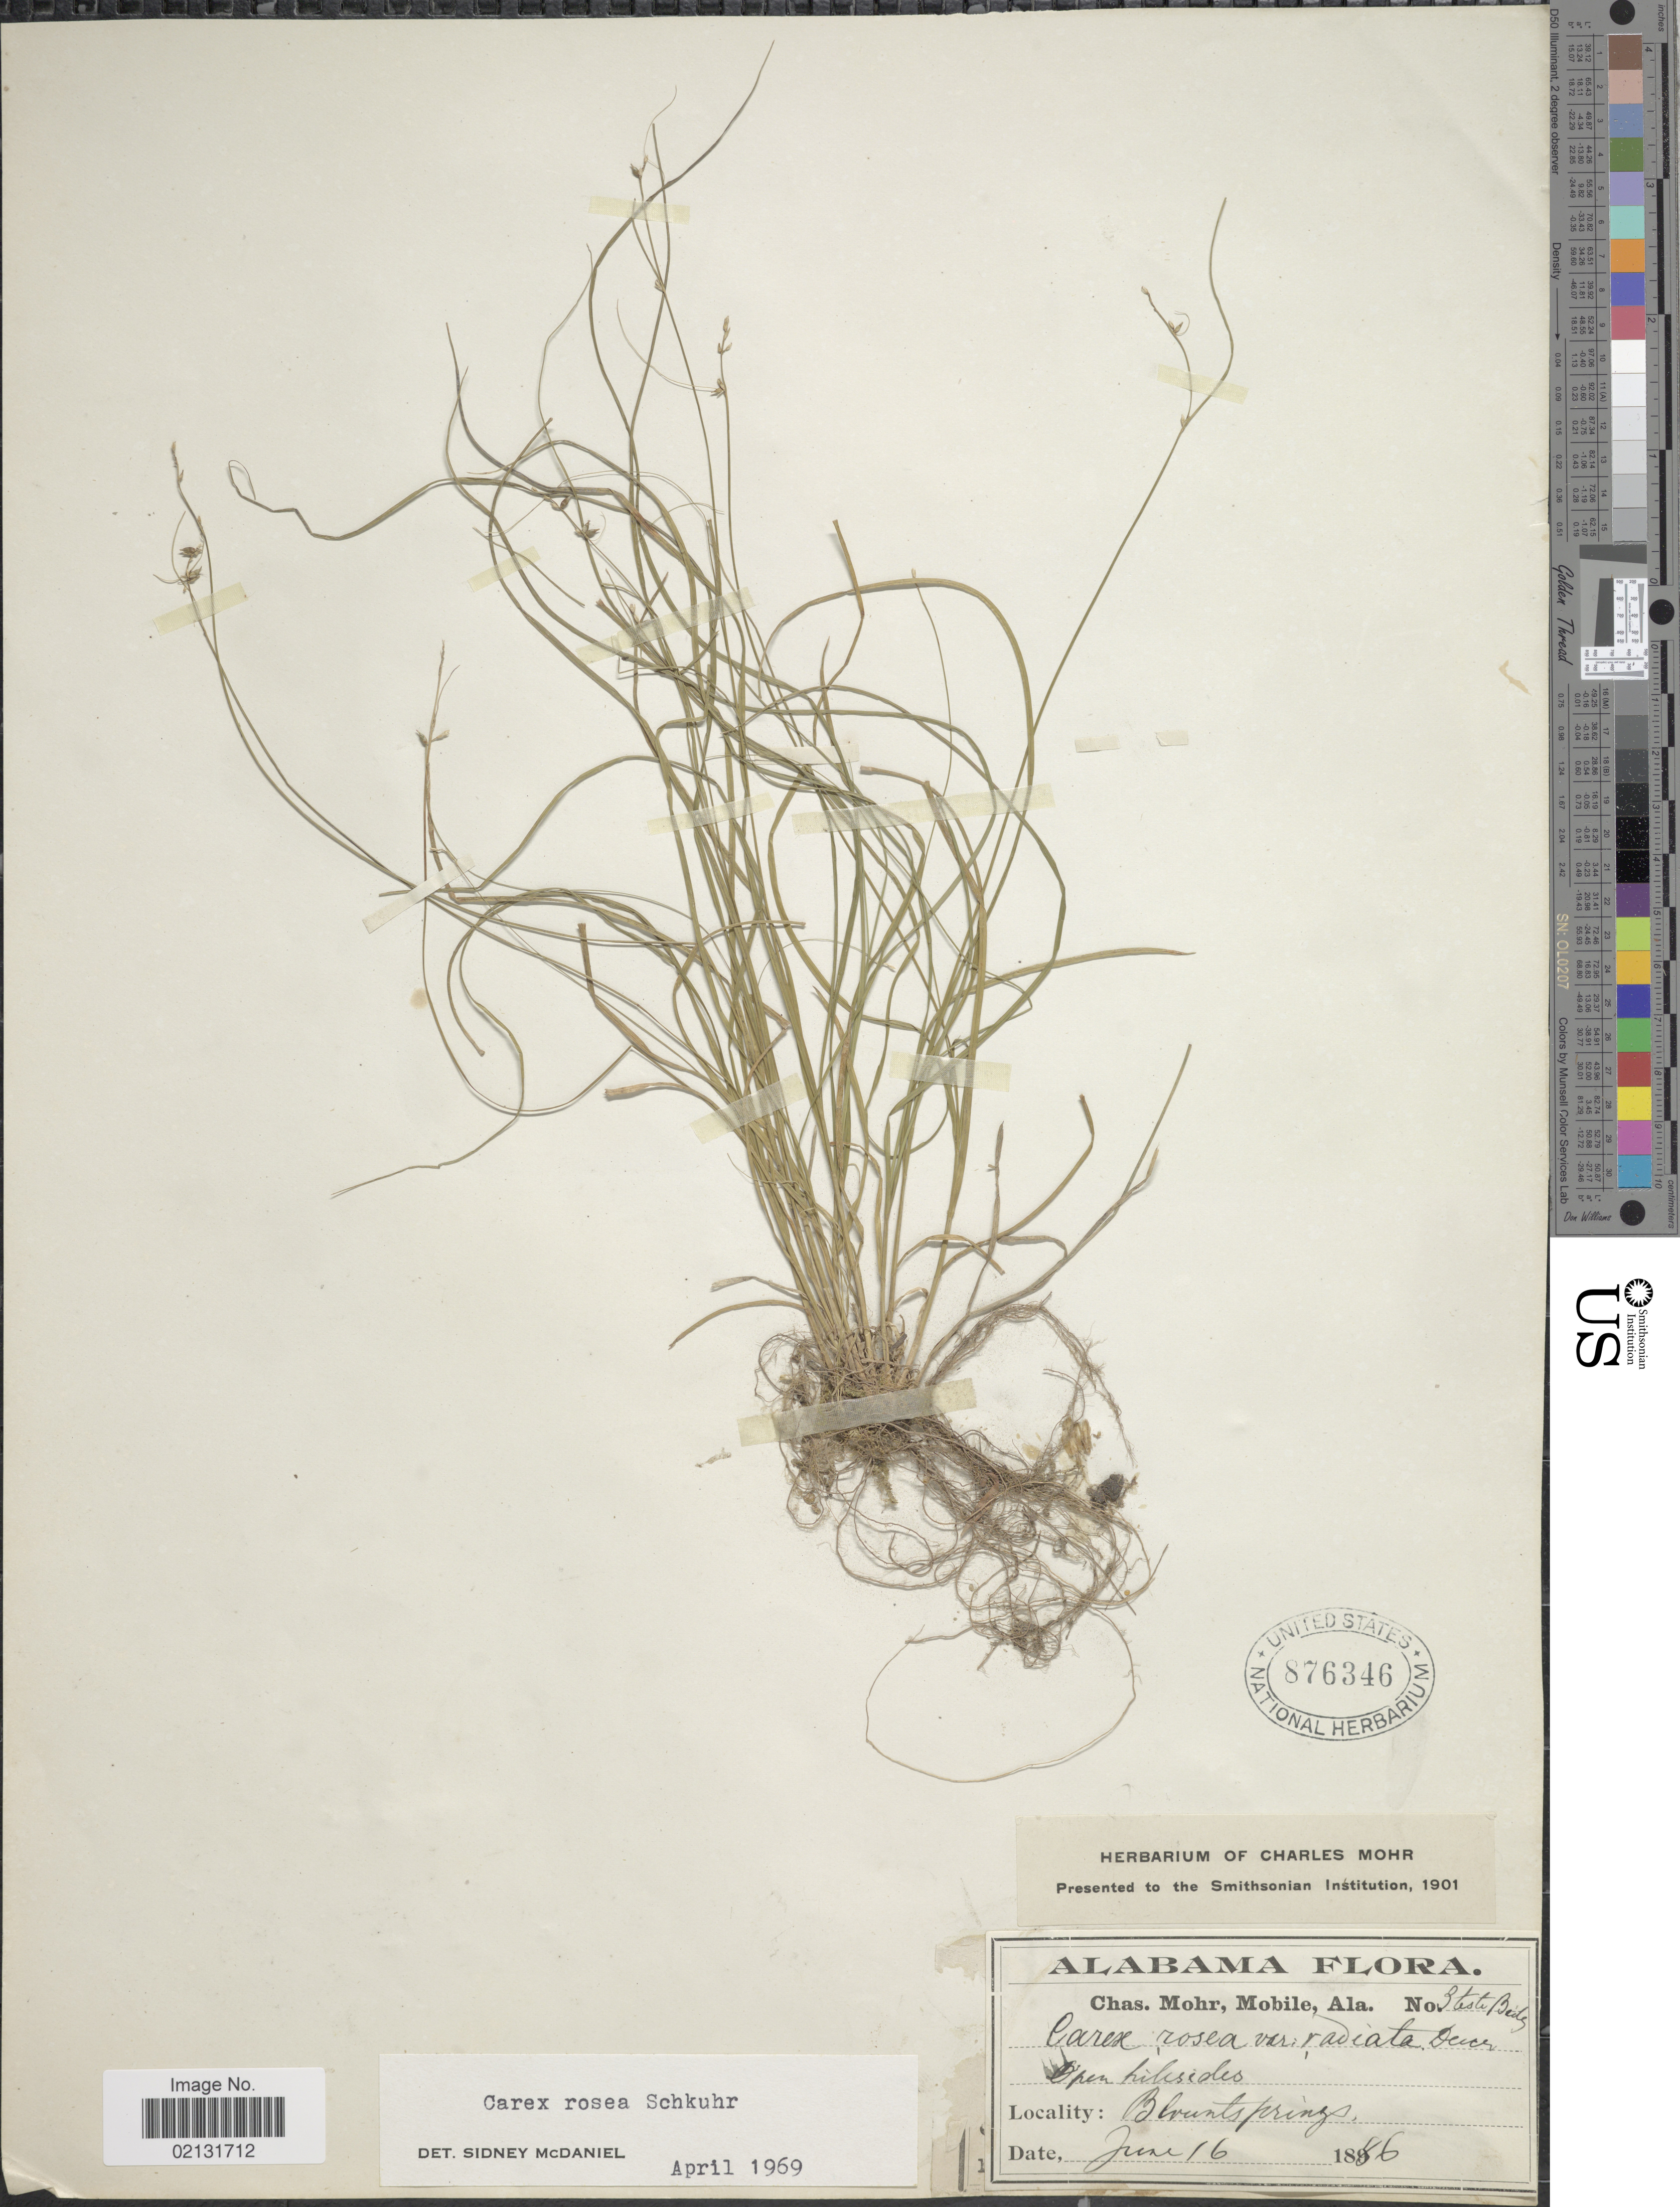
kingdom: Plantae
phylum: Tracheophyta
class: Liliopsida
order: Poales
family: Cyperaceae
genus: Carex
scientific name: Carex rosea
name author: Willd.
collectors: Mohr, C. T. (herbarium)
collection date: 1886-06-16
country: United States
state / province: Alabama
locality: open hillsides, Blountsprings.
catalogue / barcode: US 876346